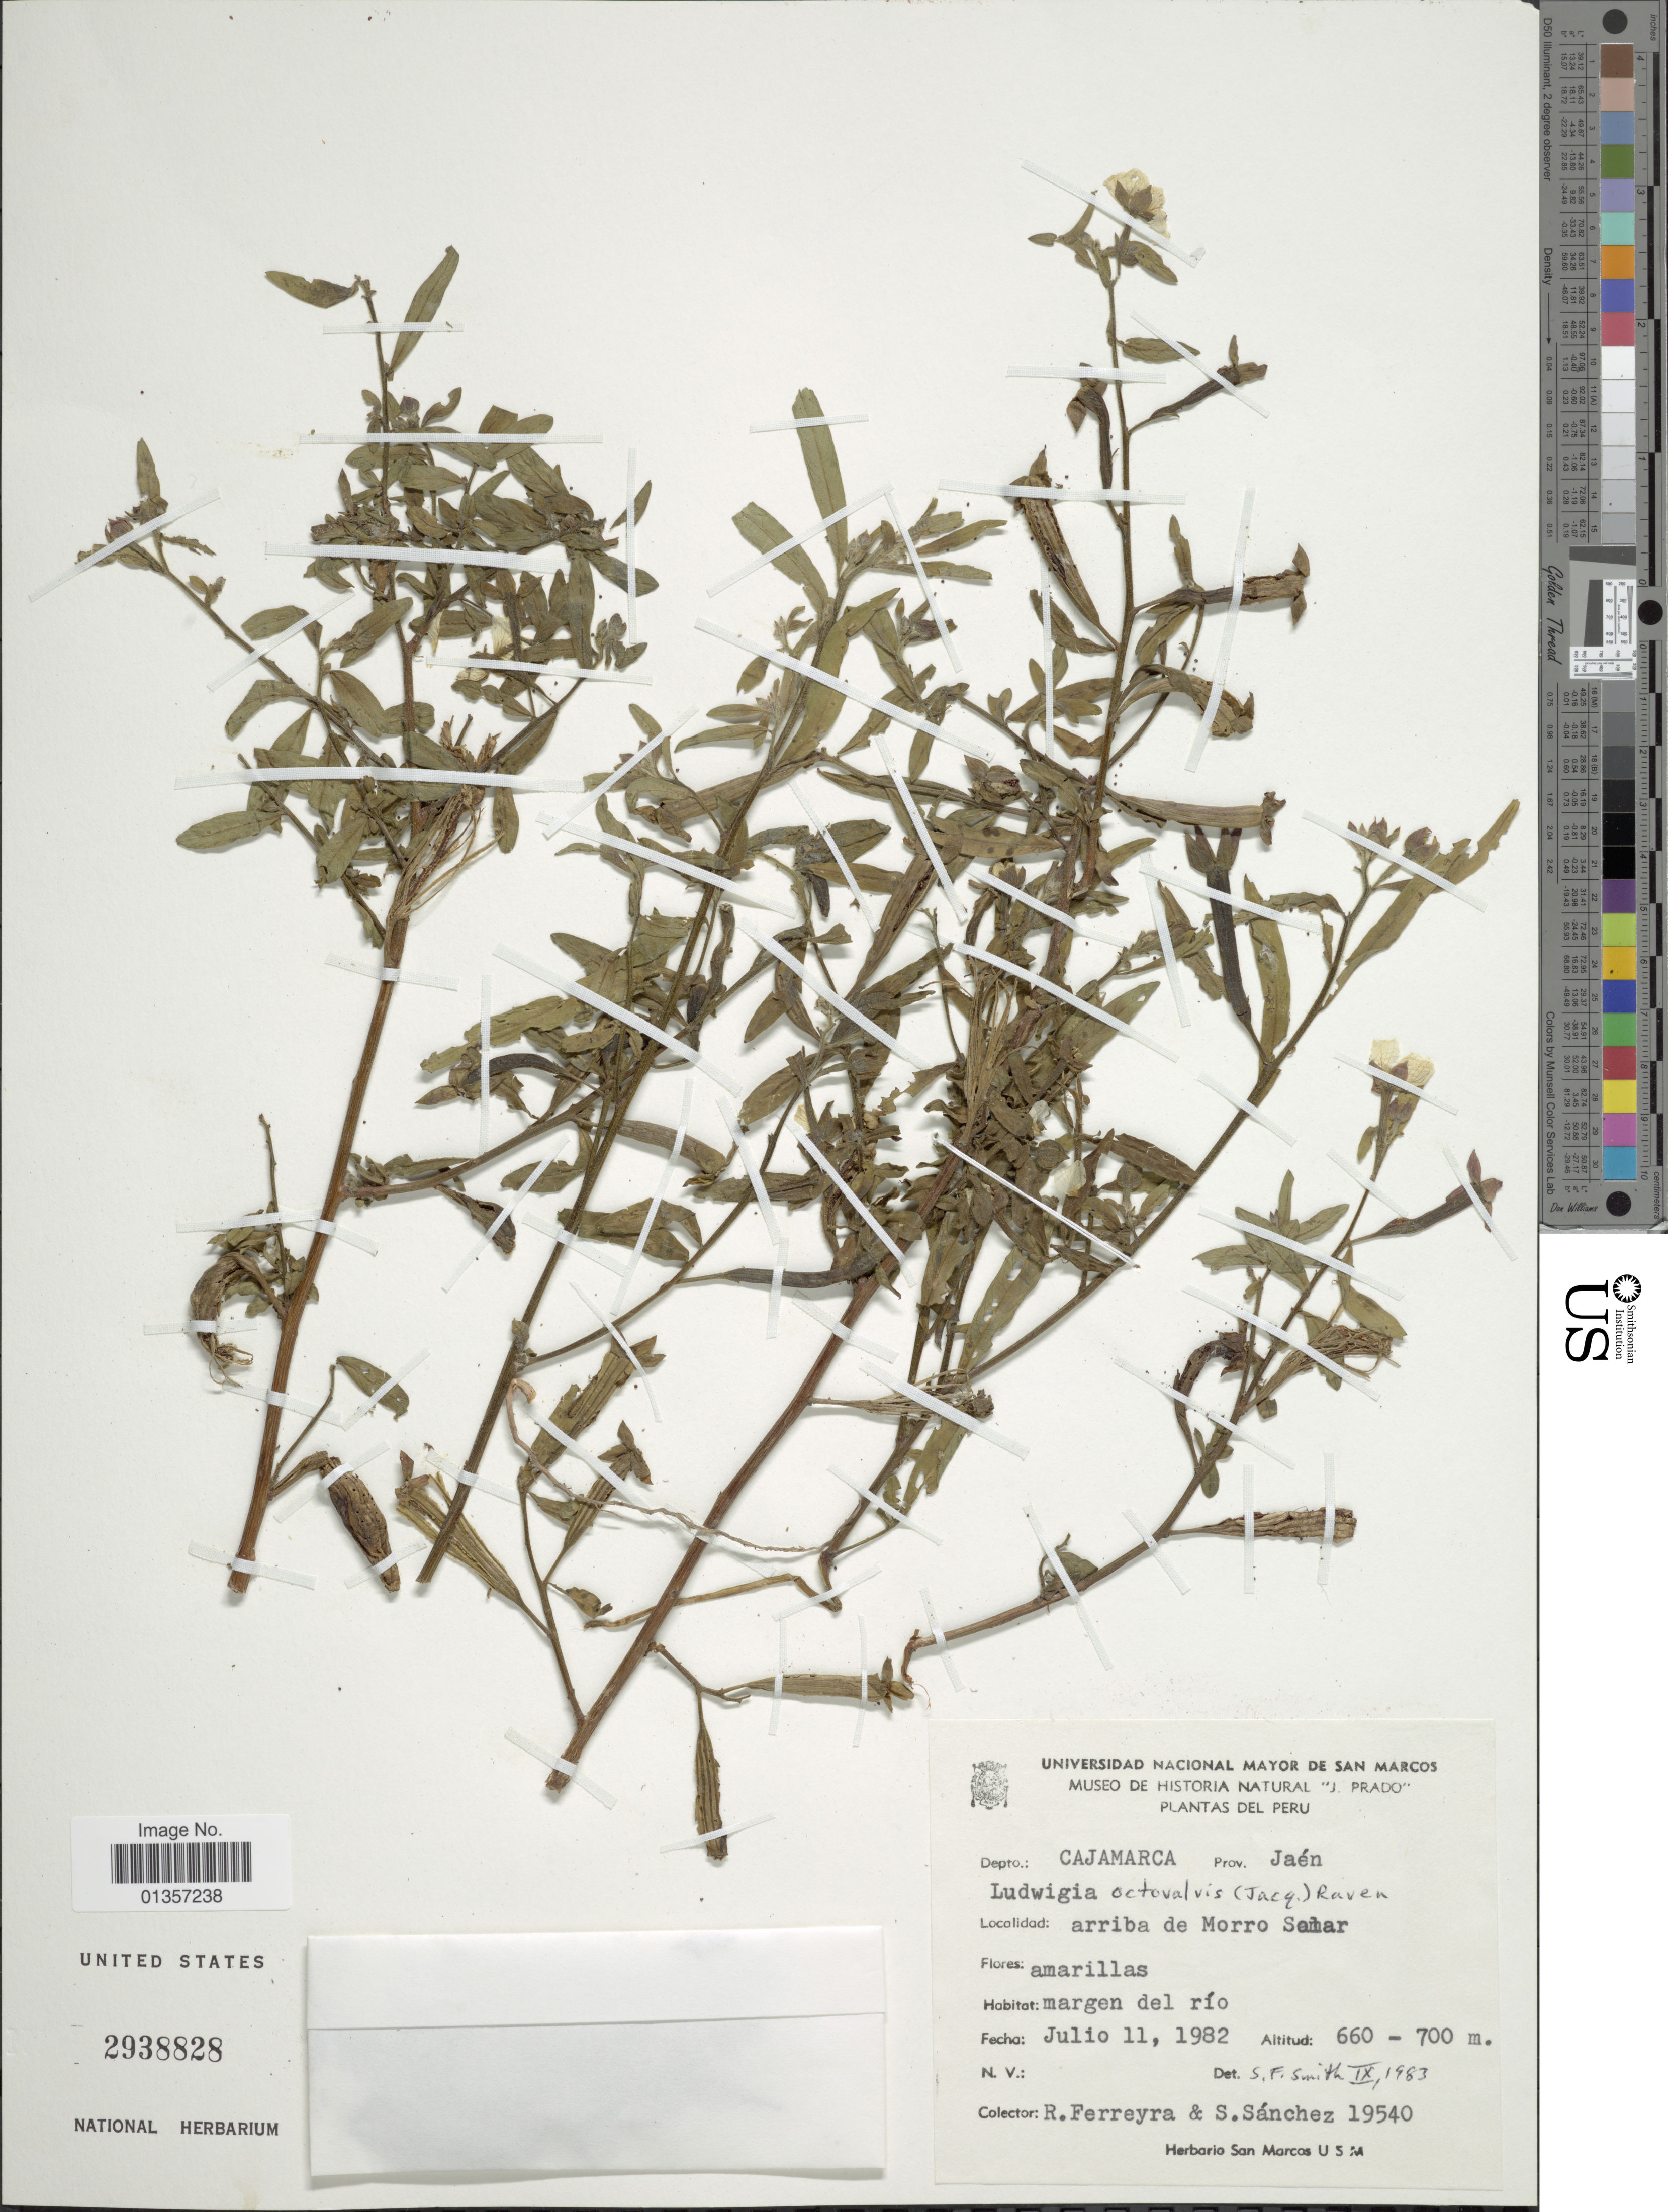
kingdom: Plantae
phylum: Tracheophyta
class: Magnoliopsida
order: Myrtales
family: Onagraceae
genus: Ludwigia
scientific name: Ludwigia octovalvis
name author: (Jacq.) P.H. Raven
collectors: R. A. Ferreyra & S. Sanchez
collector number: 19540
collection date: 1982-07-11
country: Peru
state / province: Cajamarca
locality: Prov. Jaén, arriba de Morro Selar, amarillas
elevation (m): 660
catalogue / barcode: US 2938828